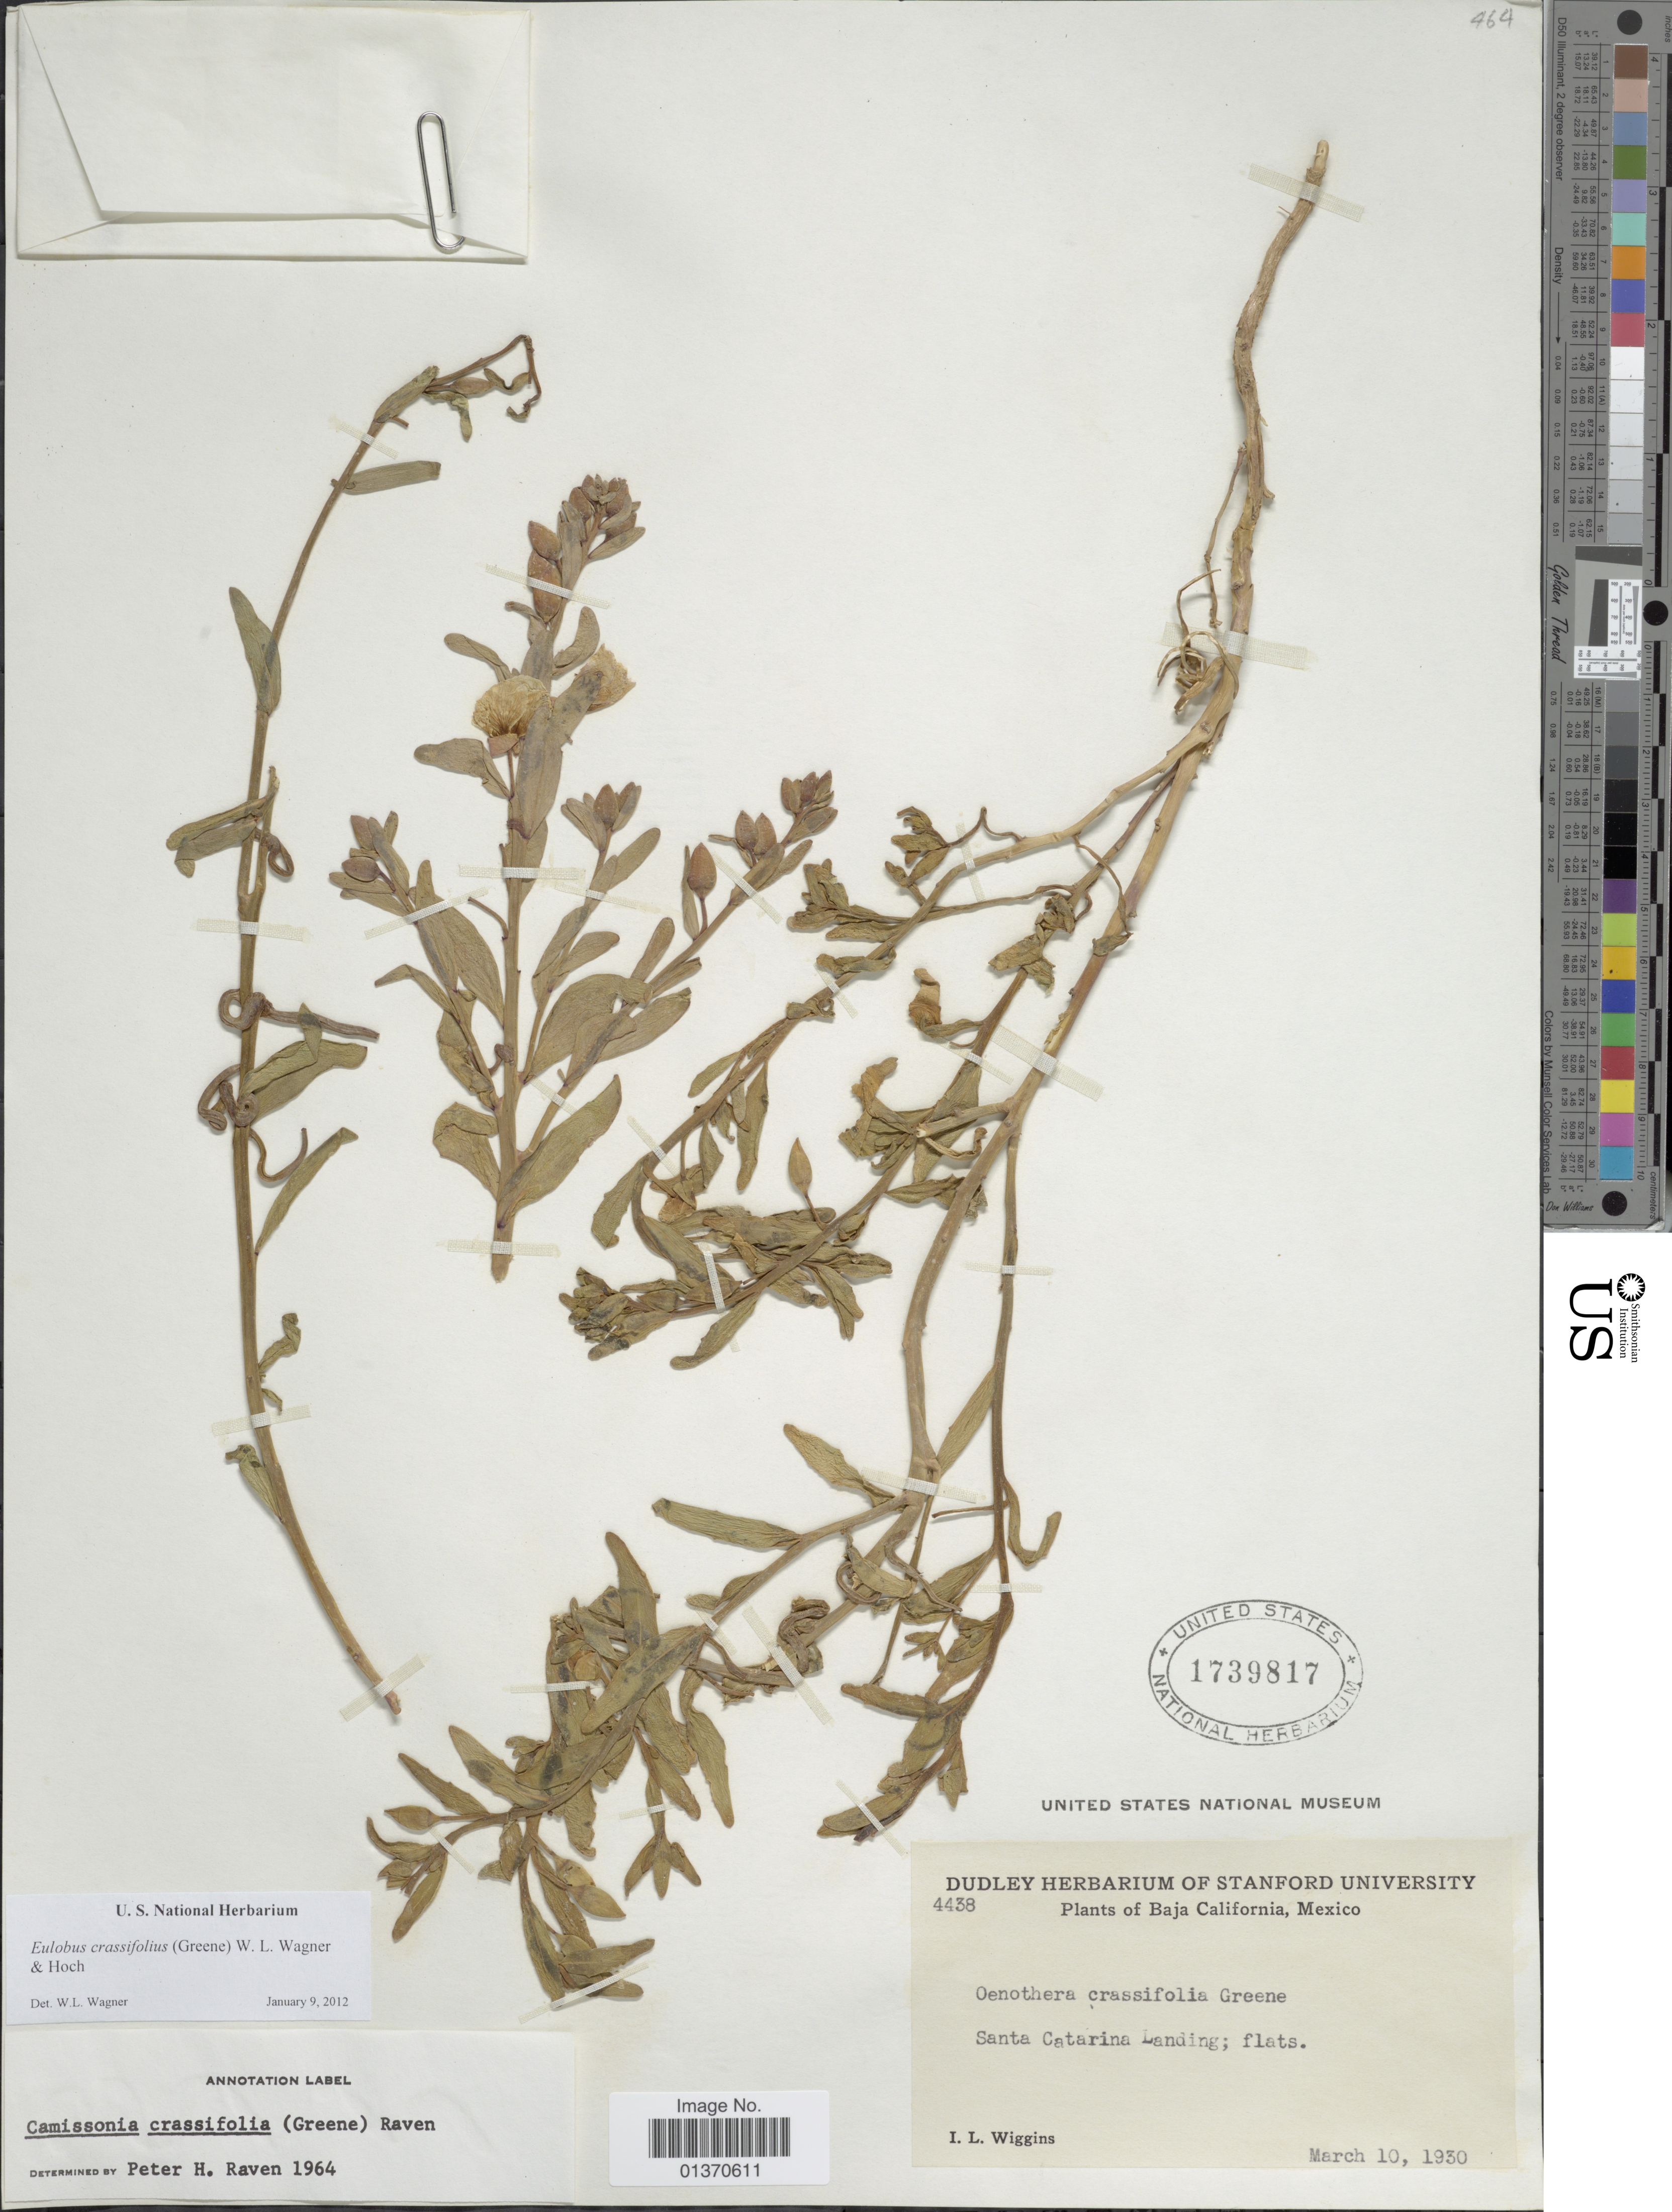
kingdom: Plantae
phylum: Tracheophyta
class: Magnoliopsida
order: Myrtales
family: Onagraceae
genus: Eulobus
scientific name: Eulobus crassifolius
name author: (Greene) W.L. Wagner & Hoch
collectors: I. L. Wiggins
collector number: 4438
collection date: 1930-03-10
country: Mexico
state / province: Baja California Norte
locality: Santa Catarina Landing; flats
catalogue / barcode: US 1739817